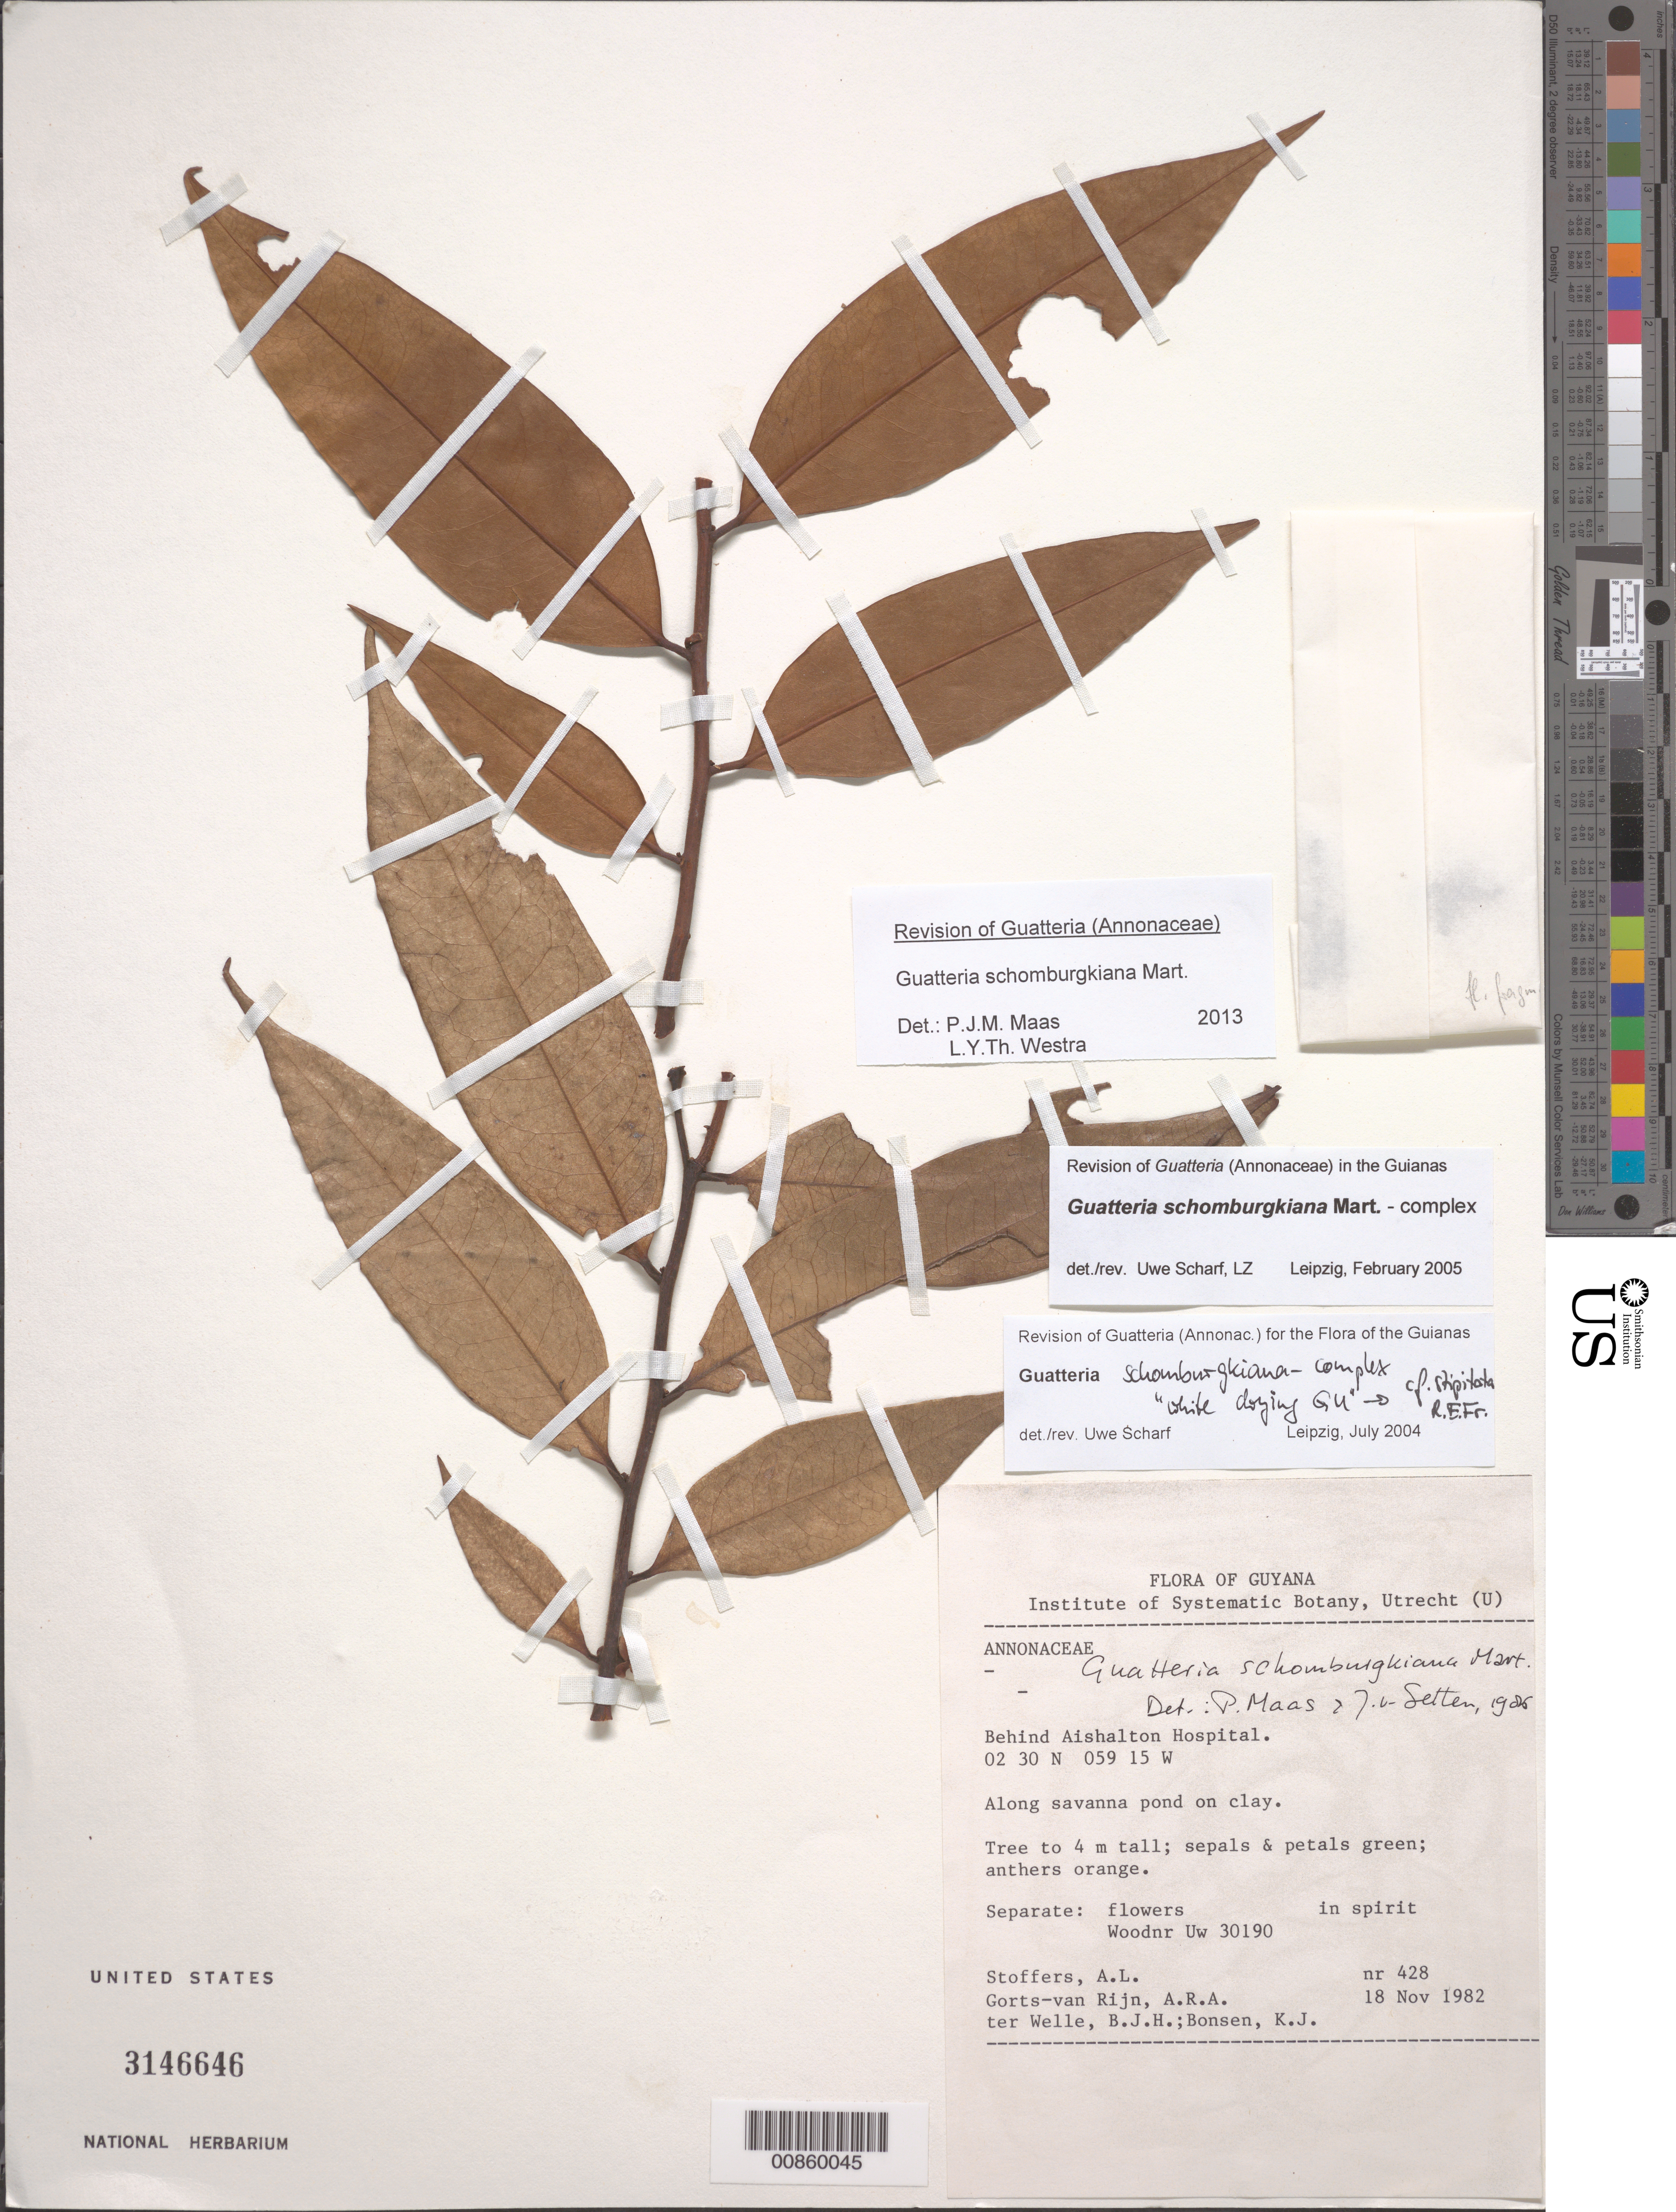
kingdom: Plantae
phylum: Tracheophyta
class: Magnoliopsida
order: Magnoliales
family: Annonaceae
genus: Guatteria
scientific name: Guatteria schomburgkiana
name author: Mart.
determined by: Maas, P. J.; Westra, L. Y.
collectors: A. Stoffers, A. .R. A. Görts-van Rijn, B. Welle & K. Bonsen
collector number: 428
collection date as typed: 18-Nov-82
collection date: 1982-11-18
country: Guyana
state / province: U. Takutu-U. Essequibo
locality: Aishalton Hospital, behind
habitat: Savanna pond on clay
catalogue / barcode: US 3146646